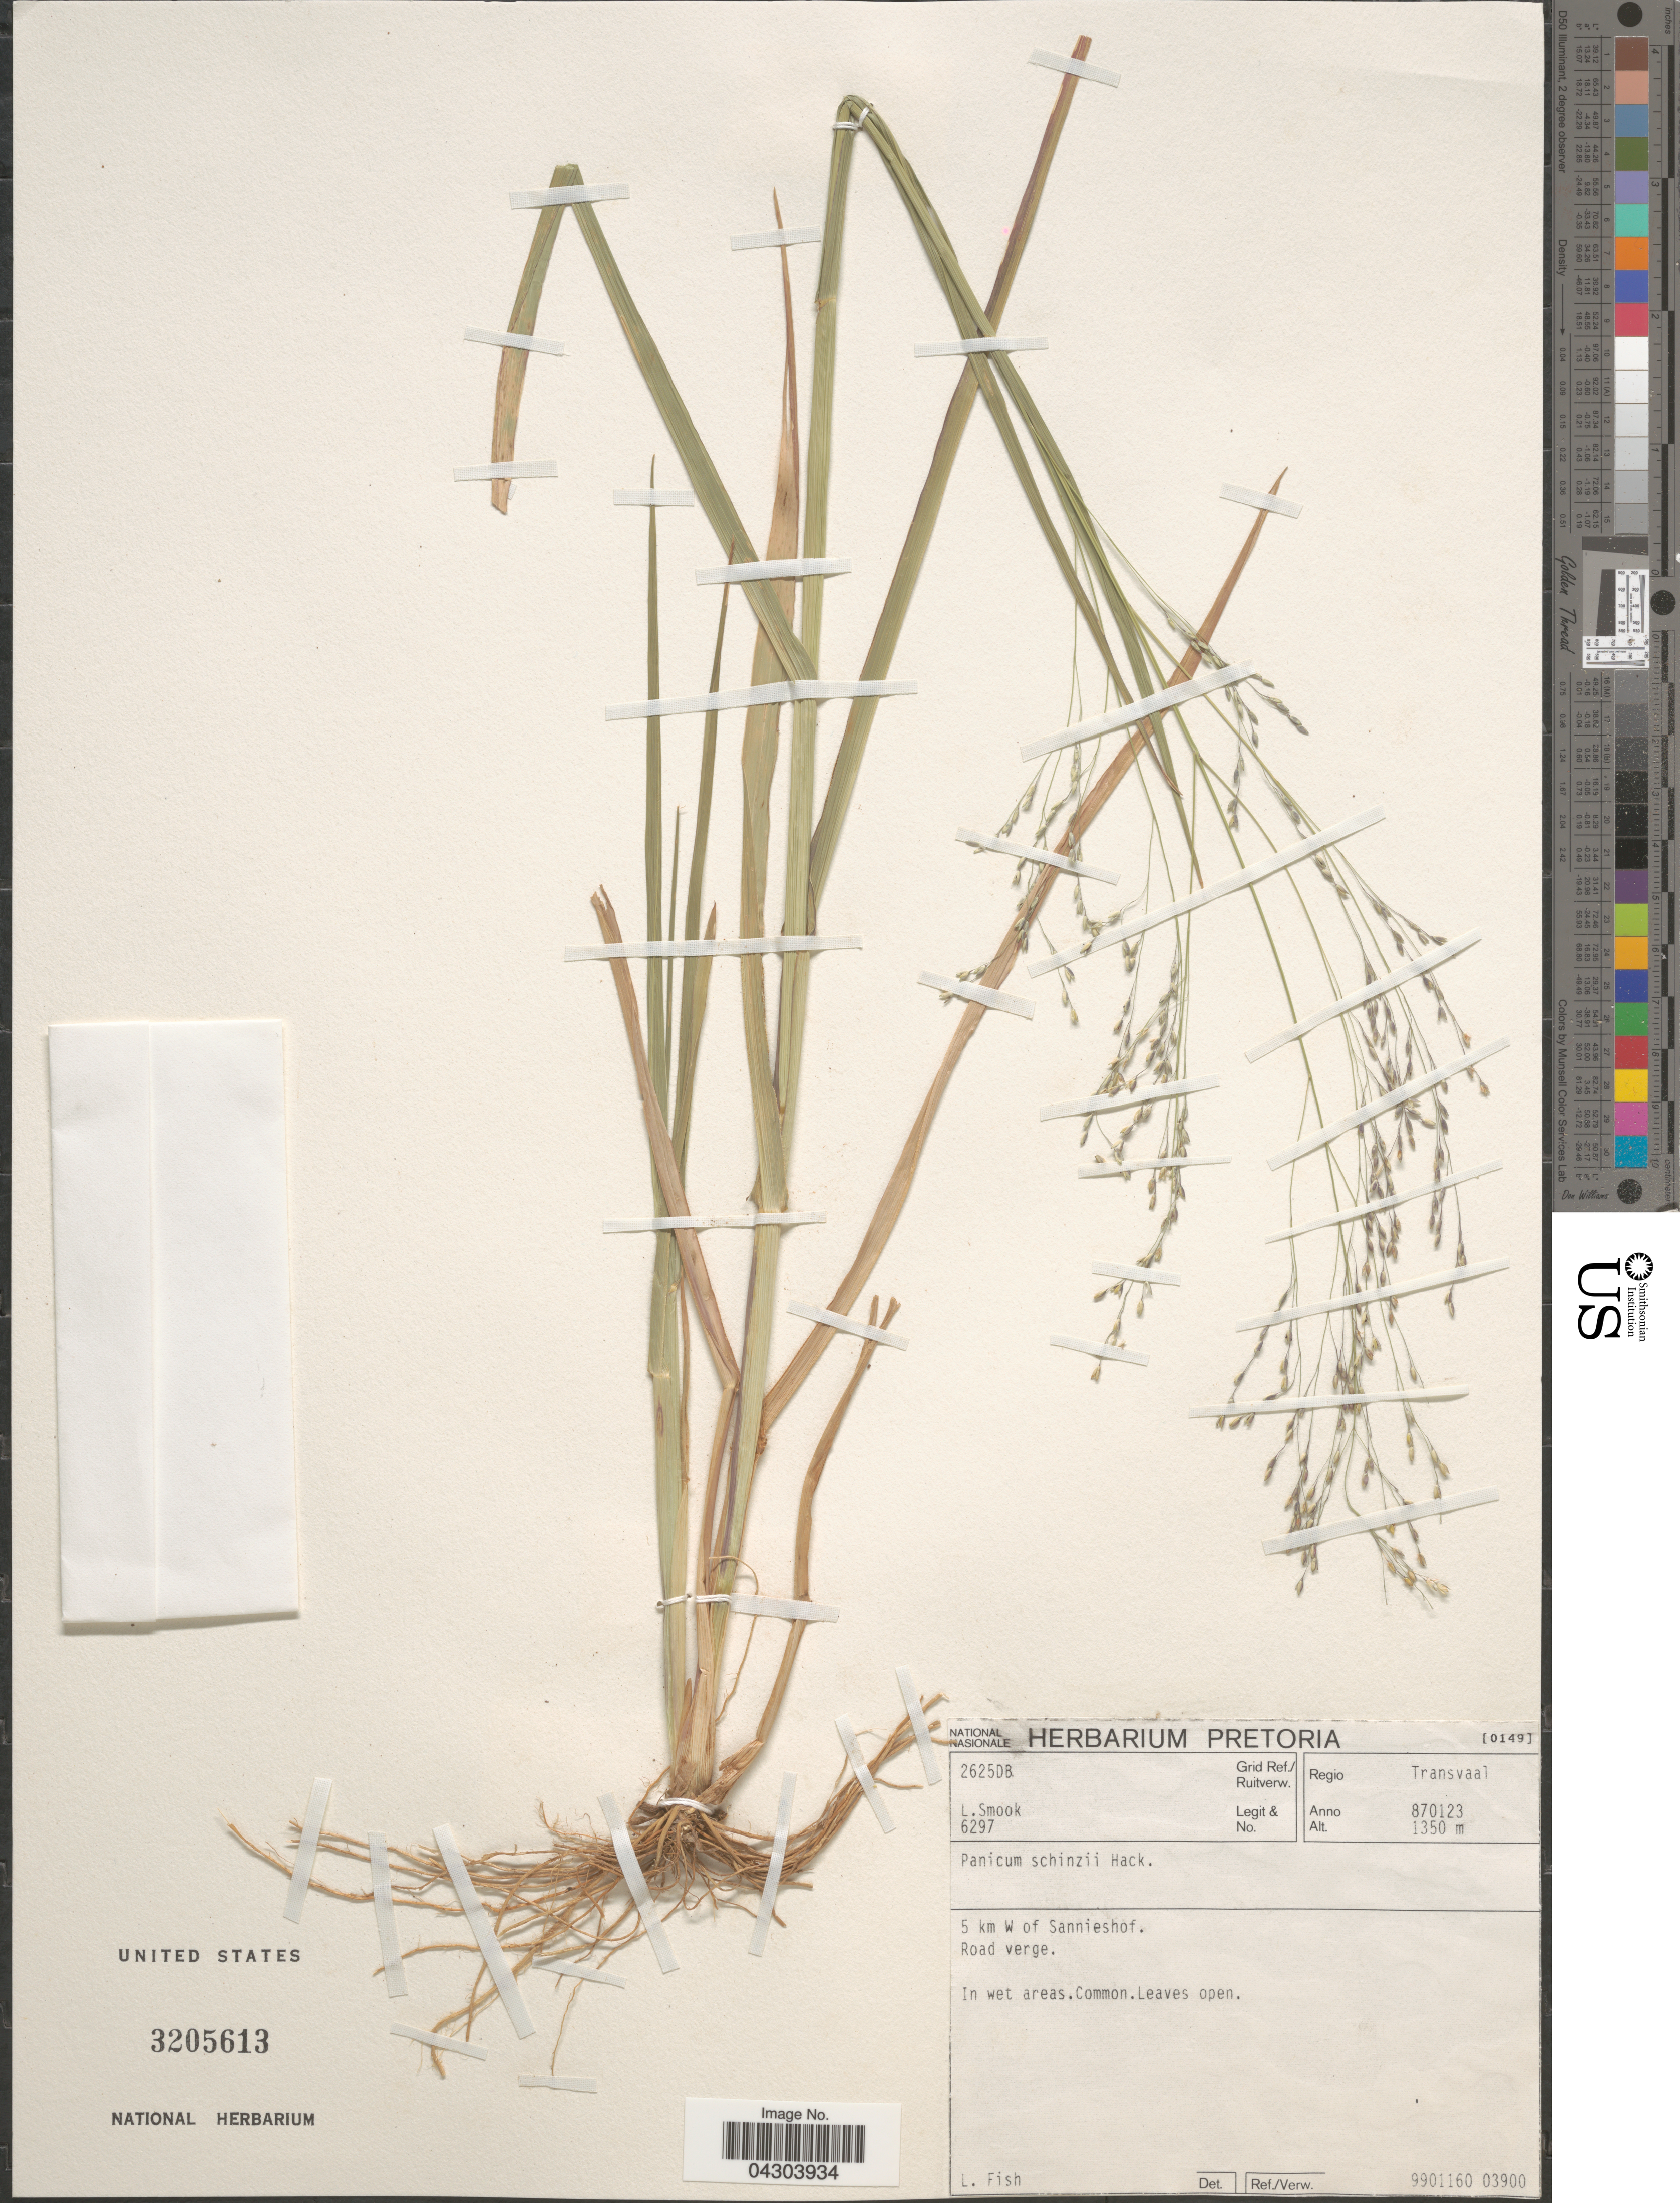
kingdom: Plantae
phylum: Tracheophyta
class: Liliopsida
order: Poales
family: Poaceae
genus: Panicum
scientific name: Panicum schinzii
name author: Hack. ex Schinz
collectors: L. Smook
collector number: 6297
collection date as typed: Transcribed d/m/y: 23/1/87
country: South Africa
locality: Grid Ref./Ruitverw. 2625DB. Regio Transvaal. 5 km W of Sannieshof. Road verge.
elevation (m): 1350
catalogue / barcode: US 3205613